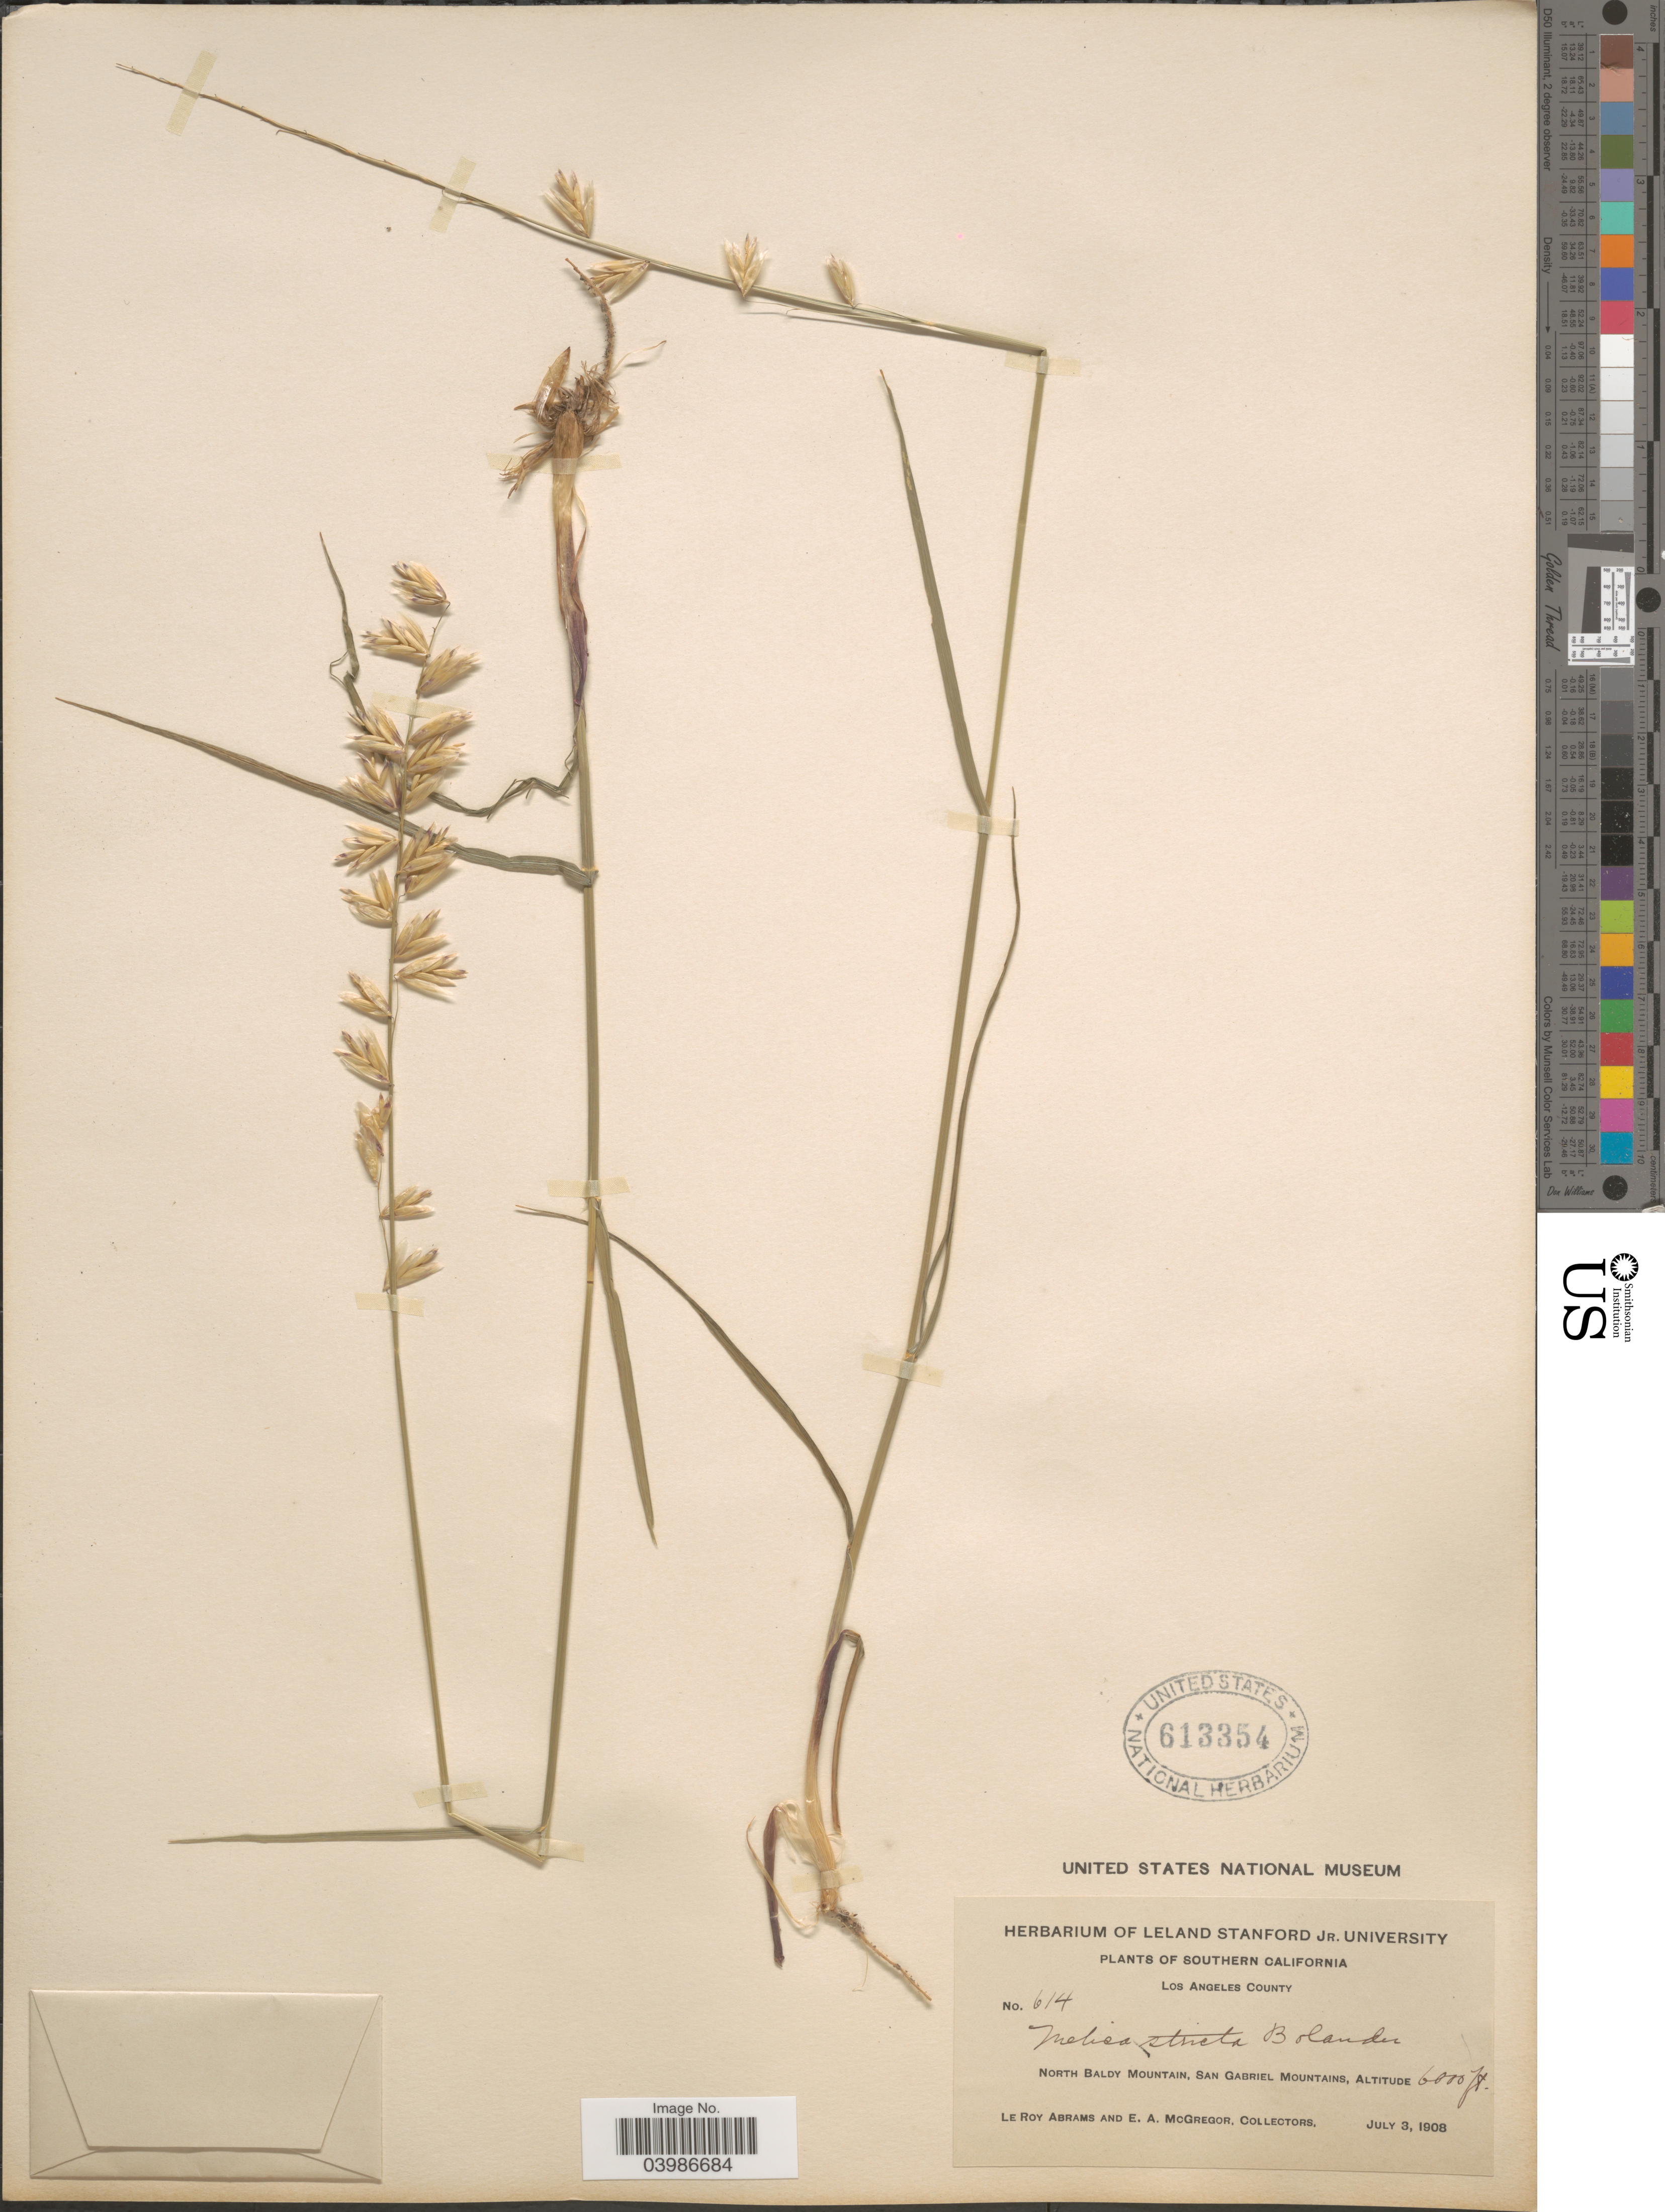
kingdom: Plantae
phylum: Tracheophyta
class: Liliopsida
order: Poales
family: Poaceae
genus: Melica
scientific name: Melica stricta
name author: Bol.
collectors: L. Abrams & E. A. McGregor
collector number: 614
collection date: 1908-07-03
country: United States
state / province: California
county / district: Los Angeles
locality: Southern California. Los Angeles County. North Baldy Mountain, San Gabriel Mountains.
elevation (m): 1829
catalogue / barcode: US 613354